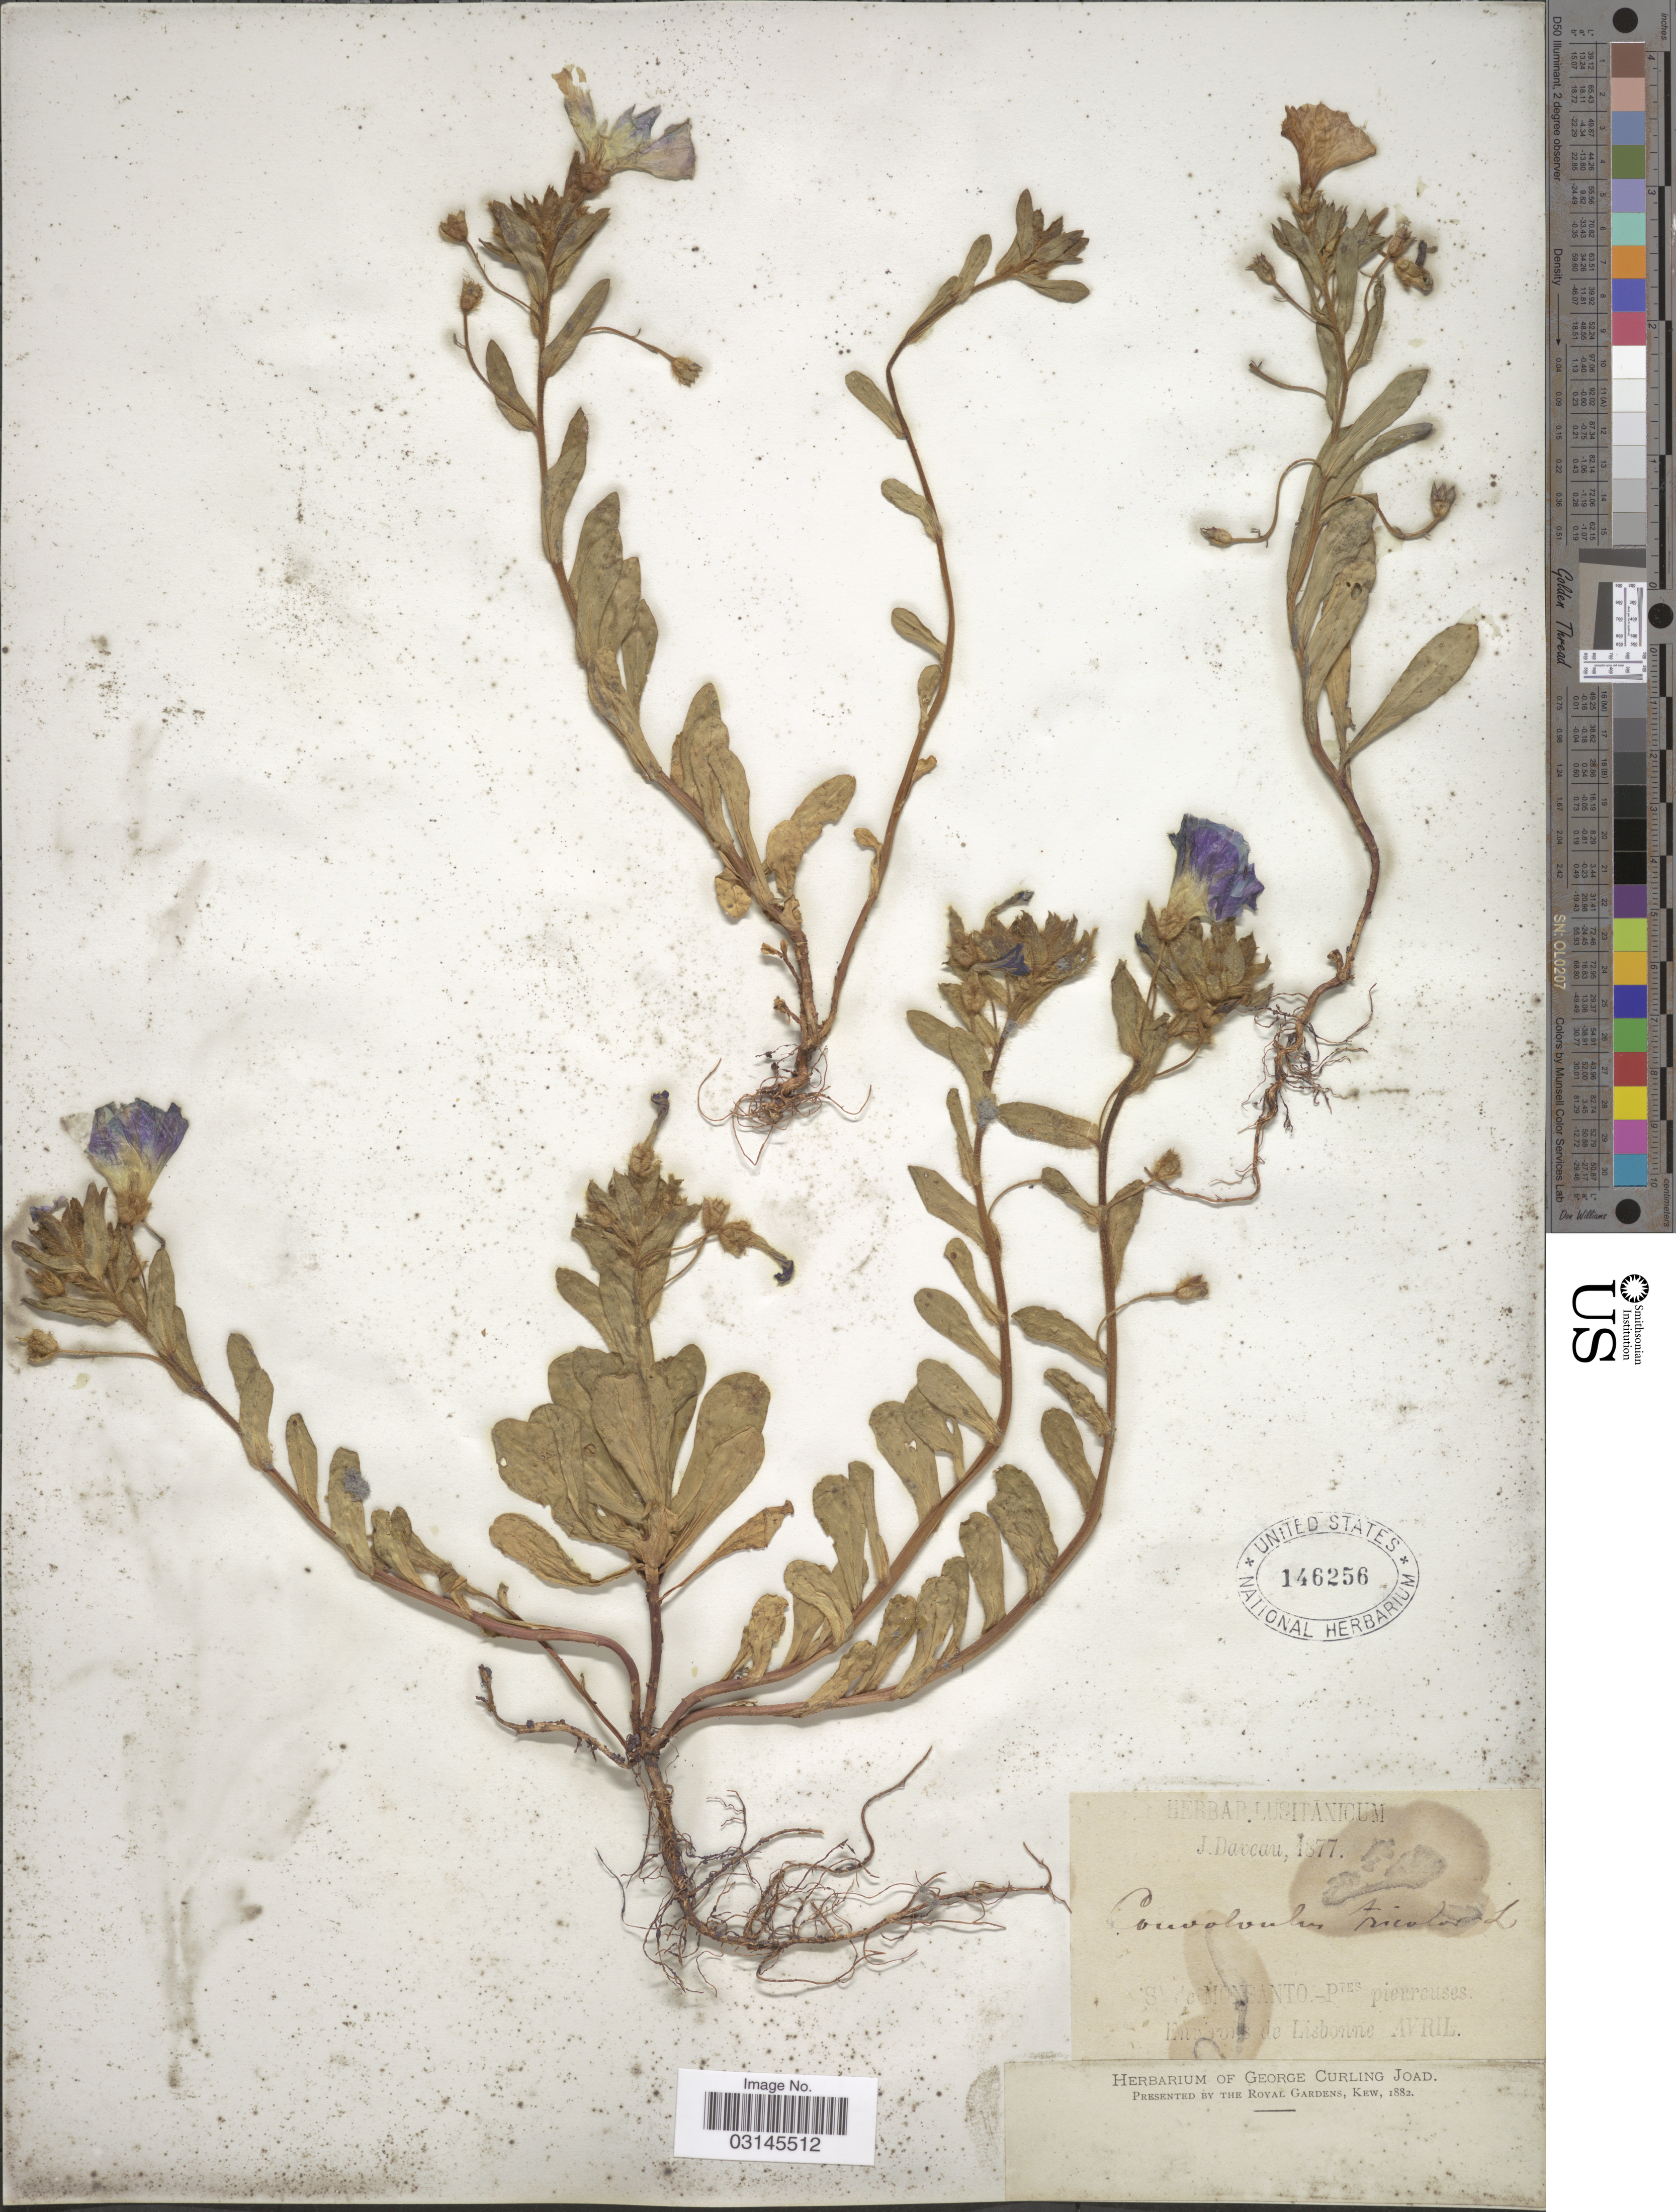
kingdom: Plantae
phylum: Tracheophyta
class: Magnoliopsida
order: Solanales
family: Convolvulaceae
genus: Convolvulus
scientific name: Convolvulus tricolor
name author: L.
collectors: J. Daveau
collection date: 1877-04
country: Portugal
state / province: Lisboa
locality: S [illegible text]c Mo [illegible text]anto-Ptes pierreuses. Environs de Lisbonne.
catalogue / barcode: US 146256